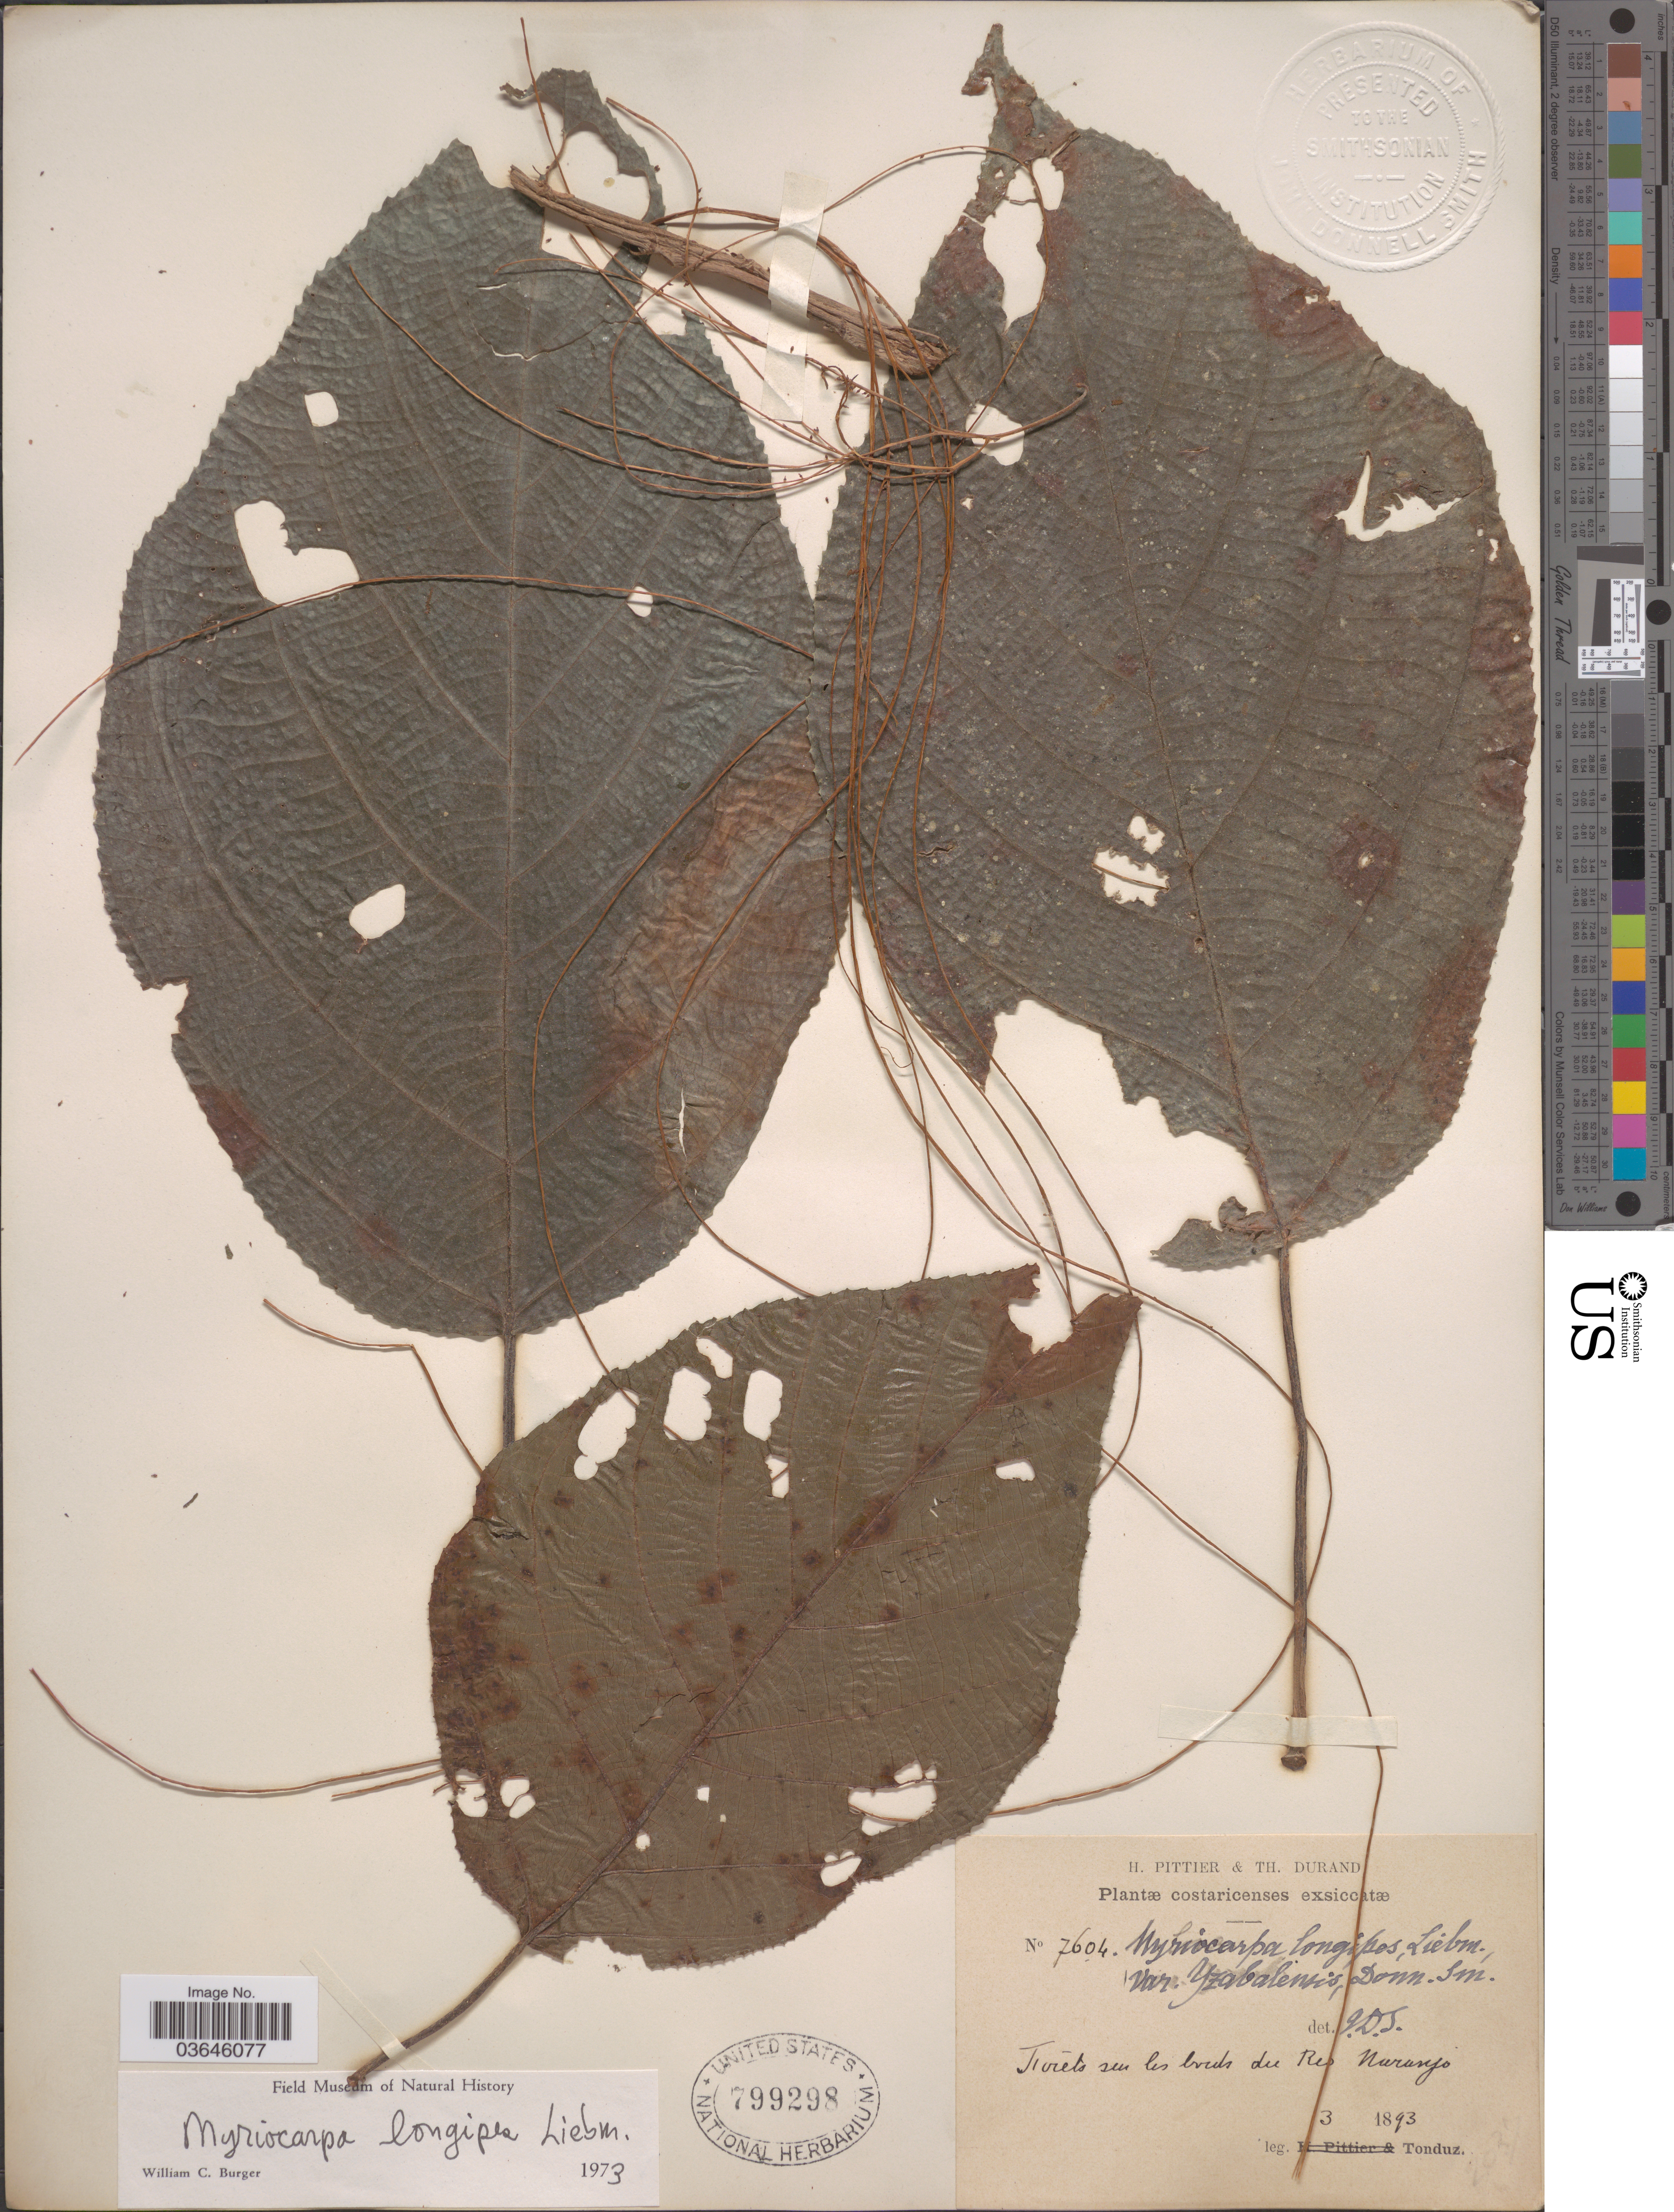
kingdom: Plantae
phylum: Tracheophyta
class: Magnoliopsida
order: Rosales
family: Urticaceae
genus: Myriocarpa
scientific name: Myriocarpa longipes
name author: Liebm.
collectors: Tonduz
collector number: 7604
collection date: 1893-03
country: Costa Rica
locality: Forêts sur les bords du Rio Naranjo.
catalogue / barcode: US 799298